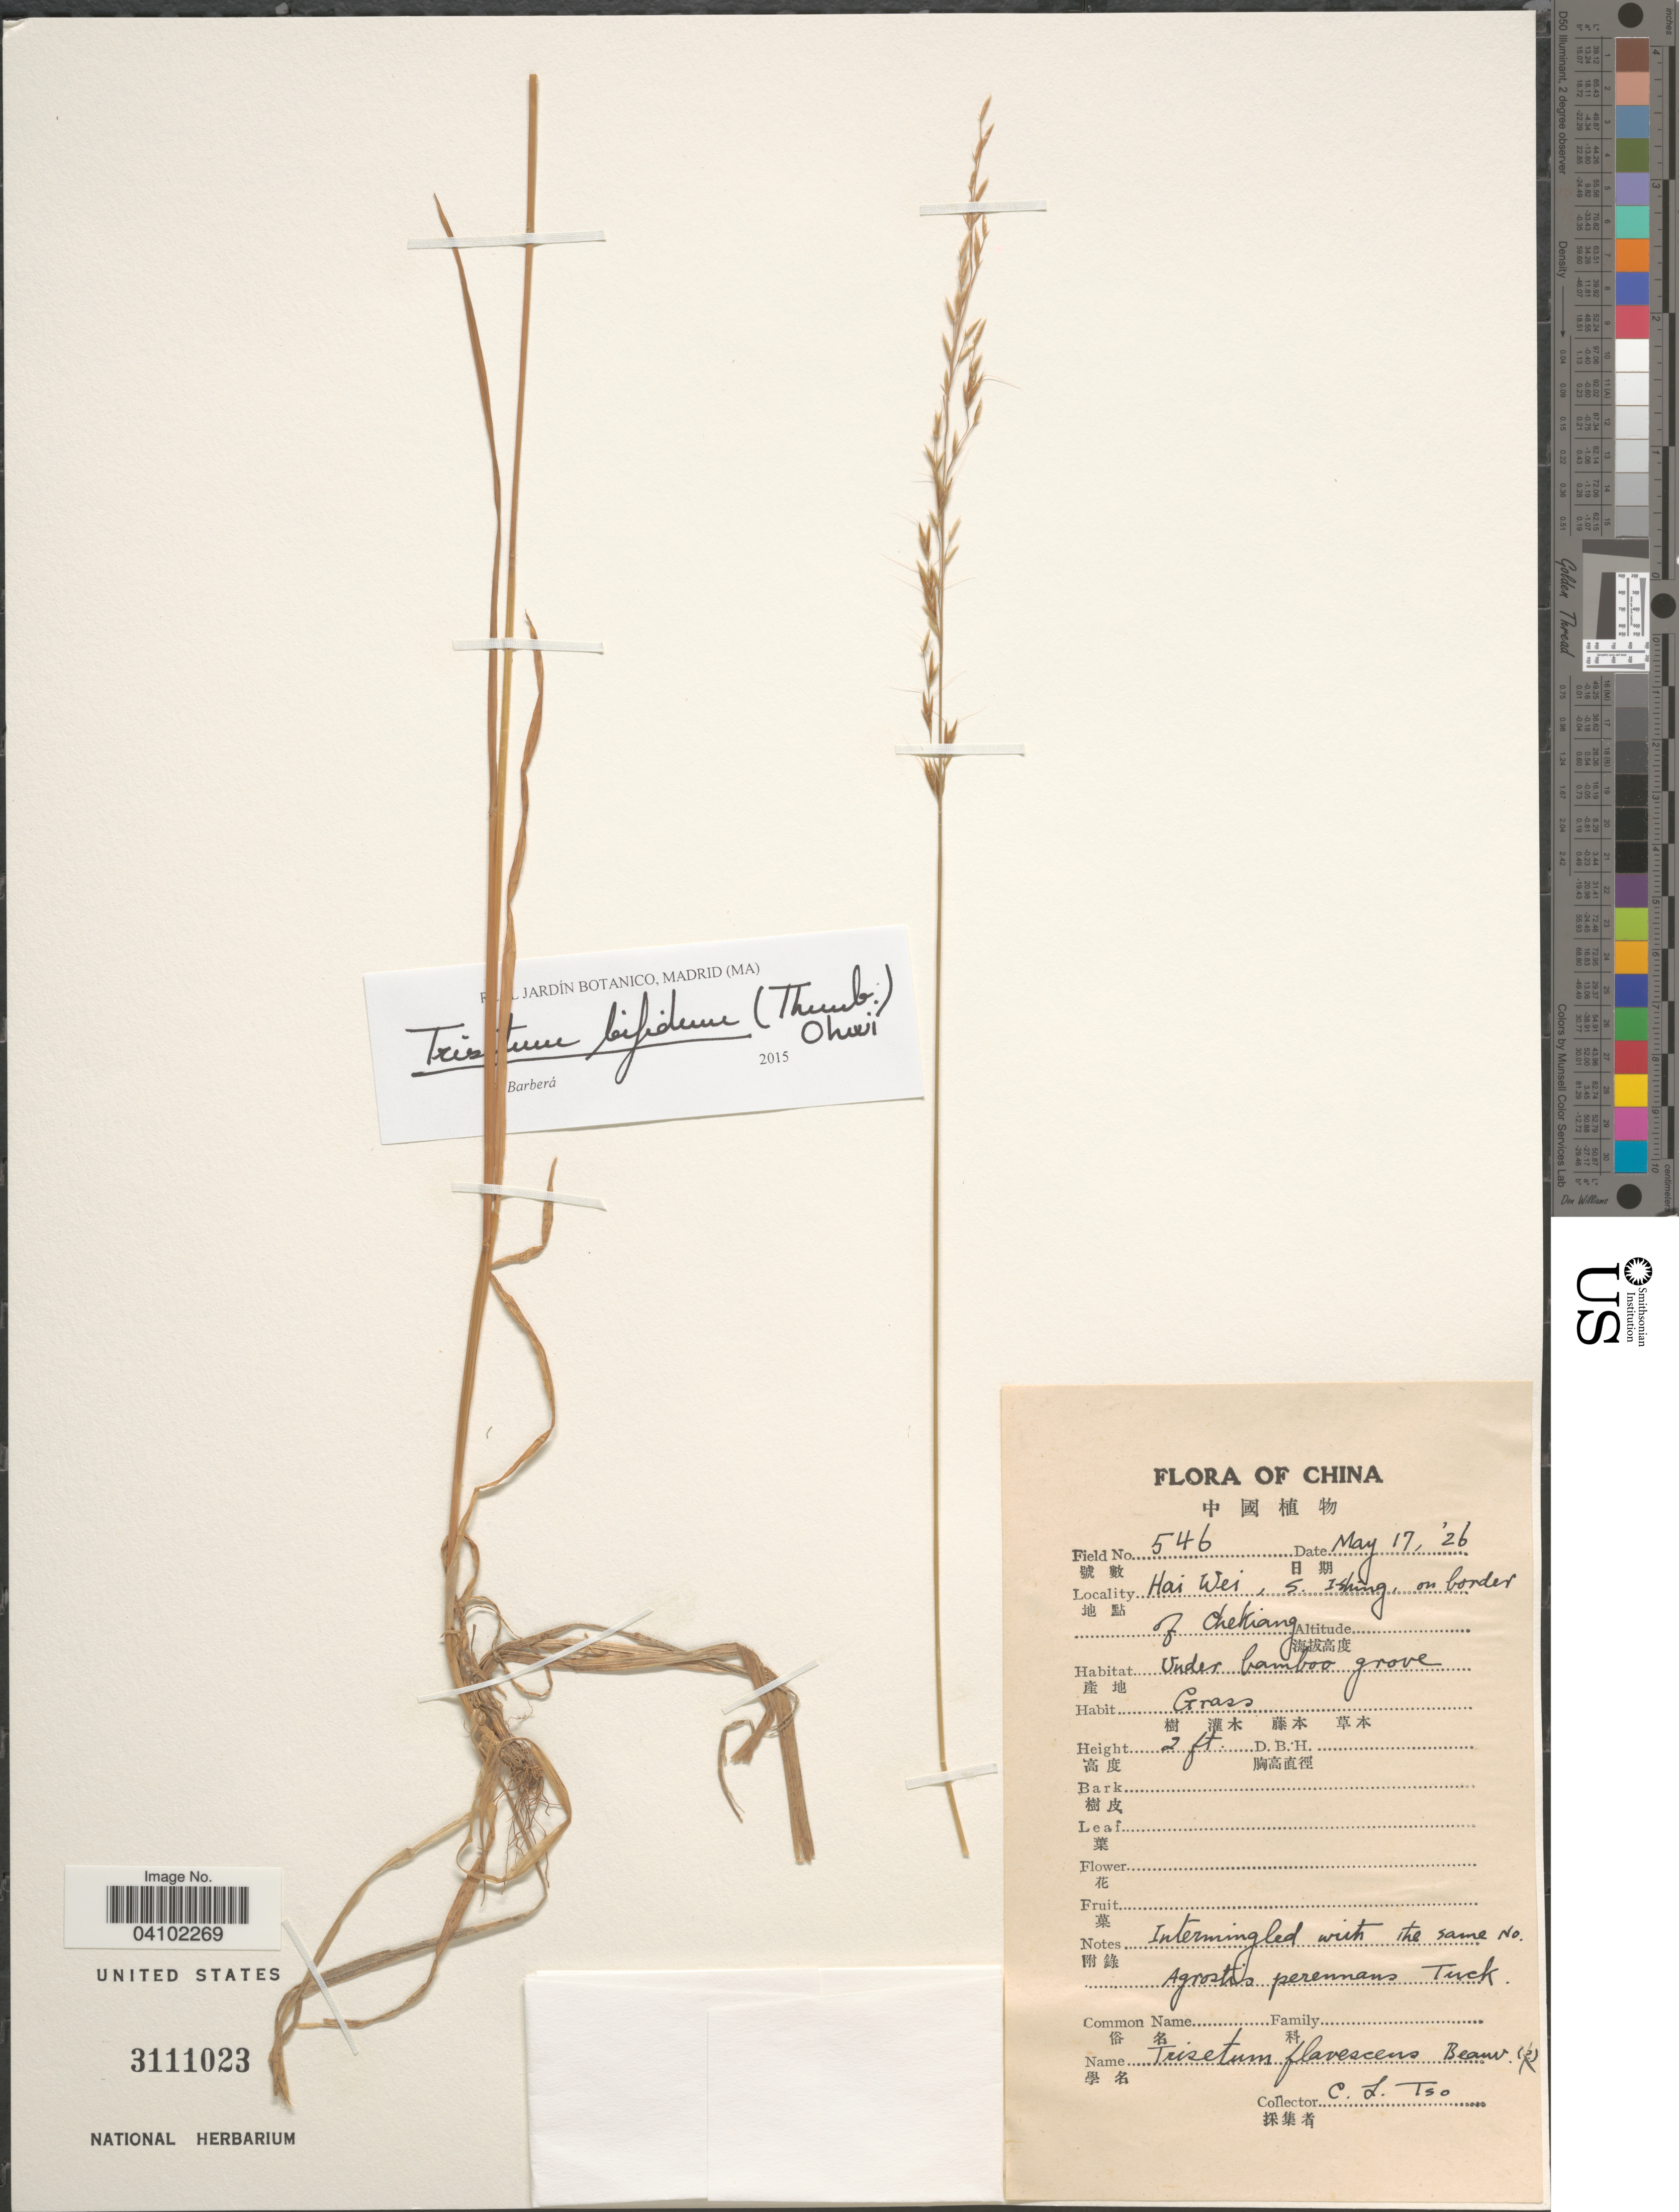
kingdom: Plantae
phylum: Tracheophyta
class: Liliopsida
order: Poales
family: Poaceae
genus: Sibirotrisetum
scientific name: Sibirotrisetum bifidum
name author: (Thunb.) Barberá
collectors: C. Tso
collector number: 546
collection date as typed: Transcribed d/m/y: 17/5/26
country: China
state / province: Zhejiang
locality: Hai Wei, S. Ishing, on border of Chekiang.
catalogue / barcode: US 3111023